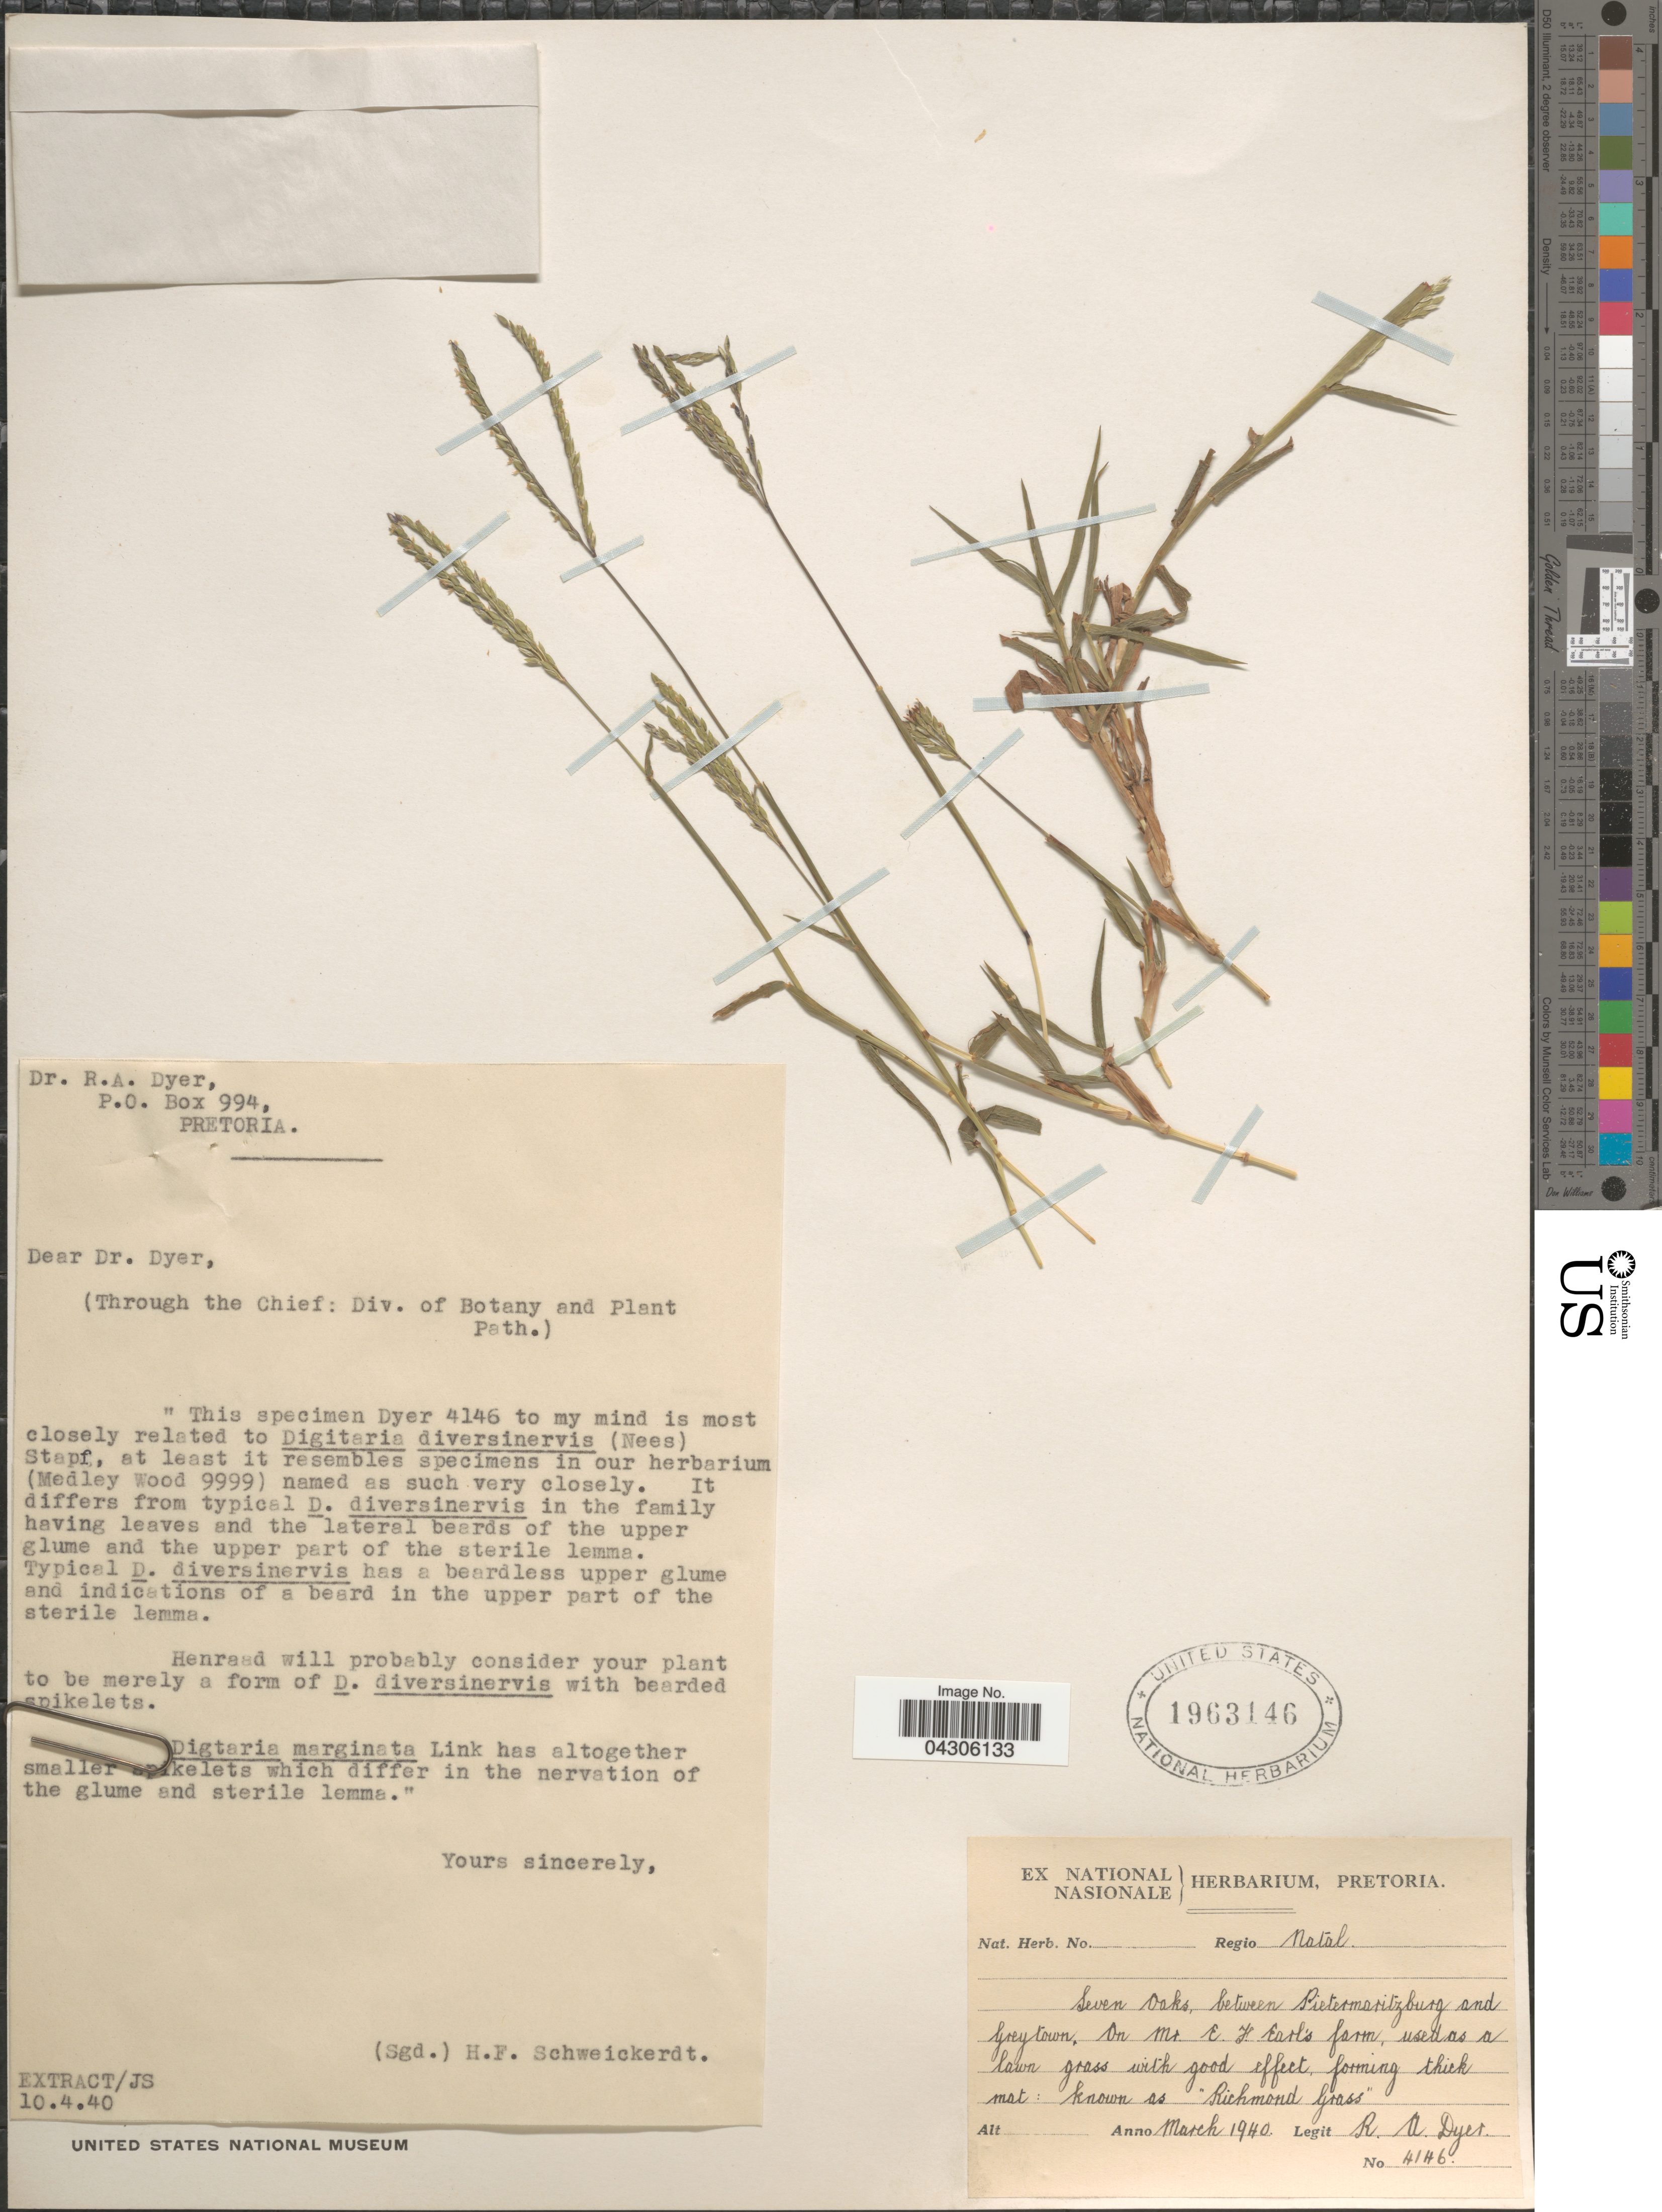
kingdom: Plantae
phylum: Tracheophyta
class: Liliopsida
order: Poales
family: Poaceae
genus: Digitaria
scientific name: Digitaria sp.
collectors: R. A. Dyer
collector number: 4146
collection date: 1940-03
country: South Africa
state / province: KwaZulu-Natal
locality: Regio Natal. Seven Oaks, between Pietersmaritzburg and Greytown. On Mt. E. F. Earl's farm.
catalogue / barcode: US 1963146